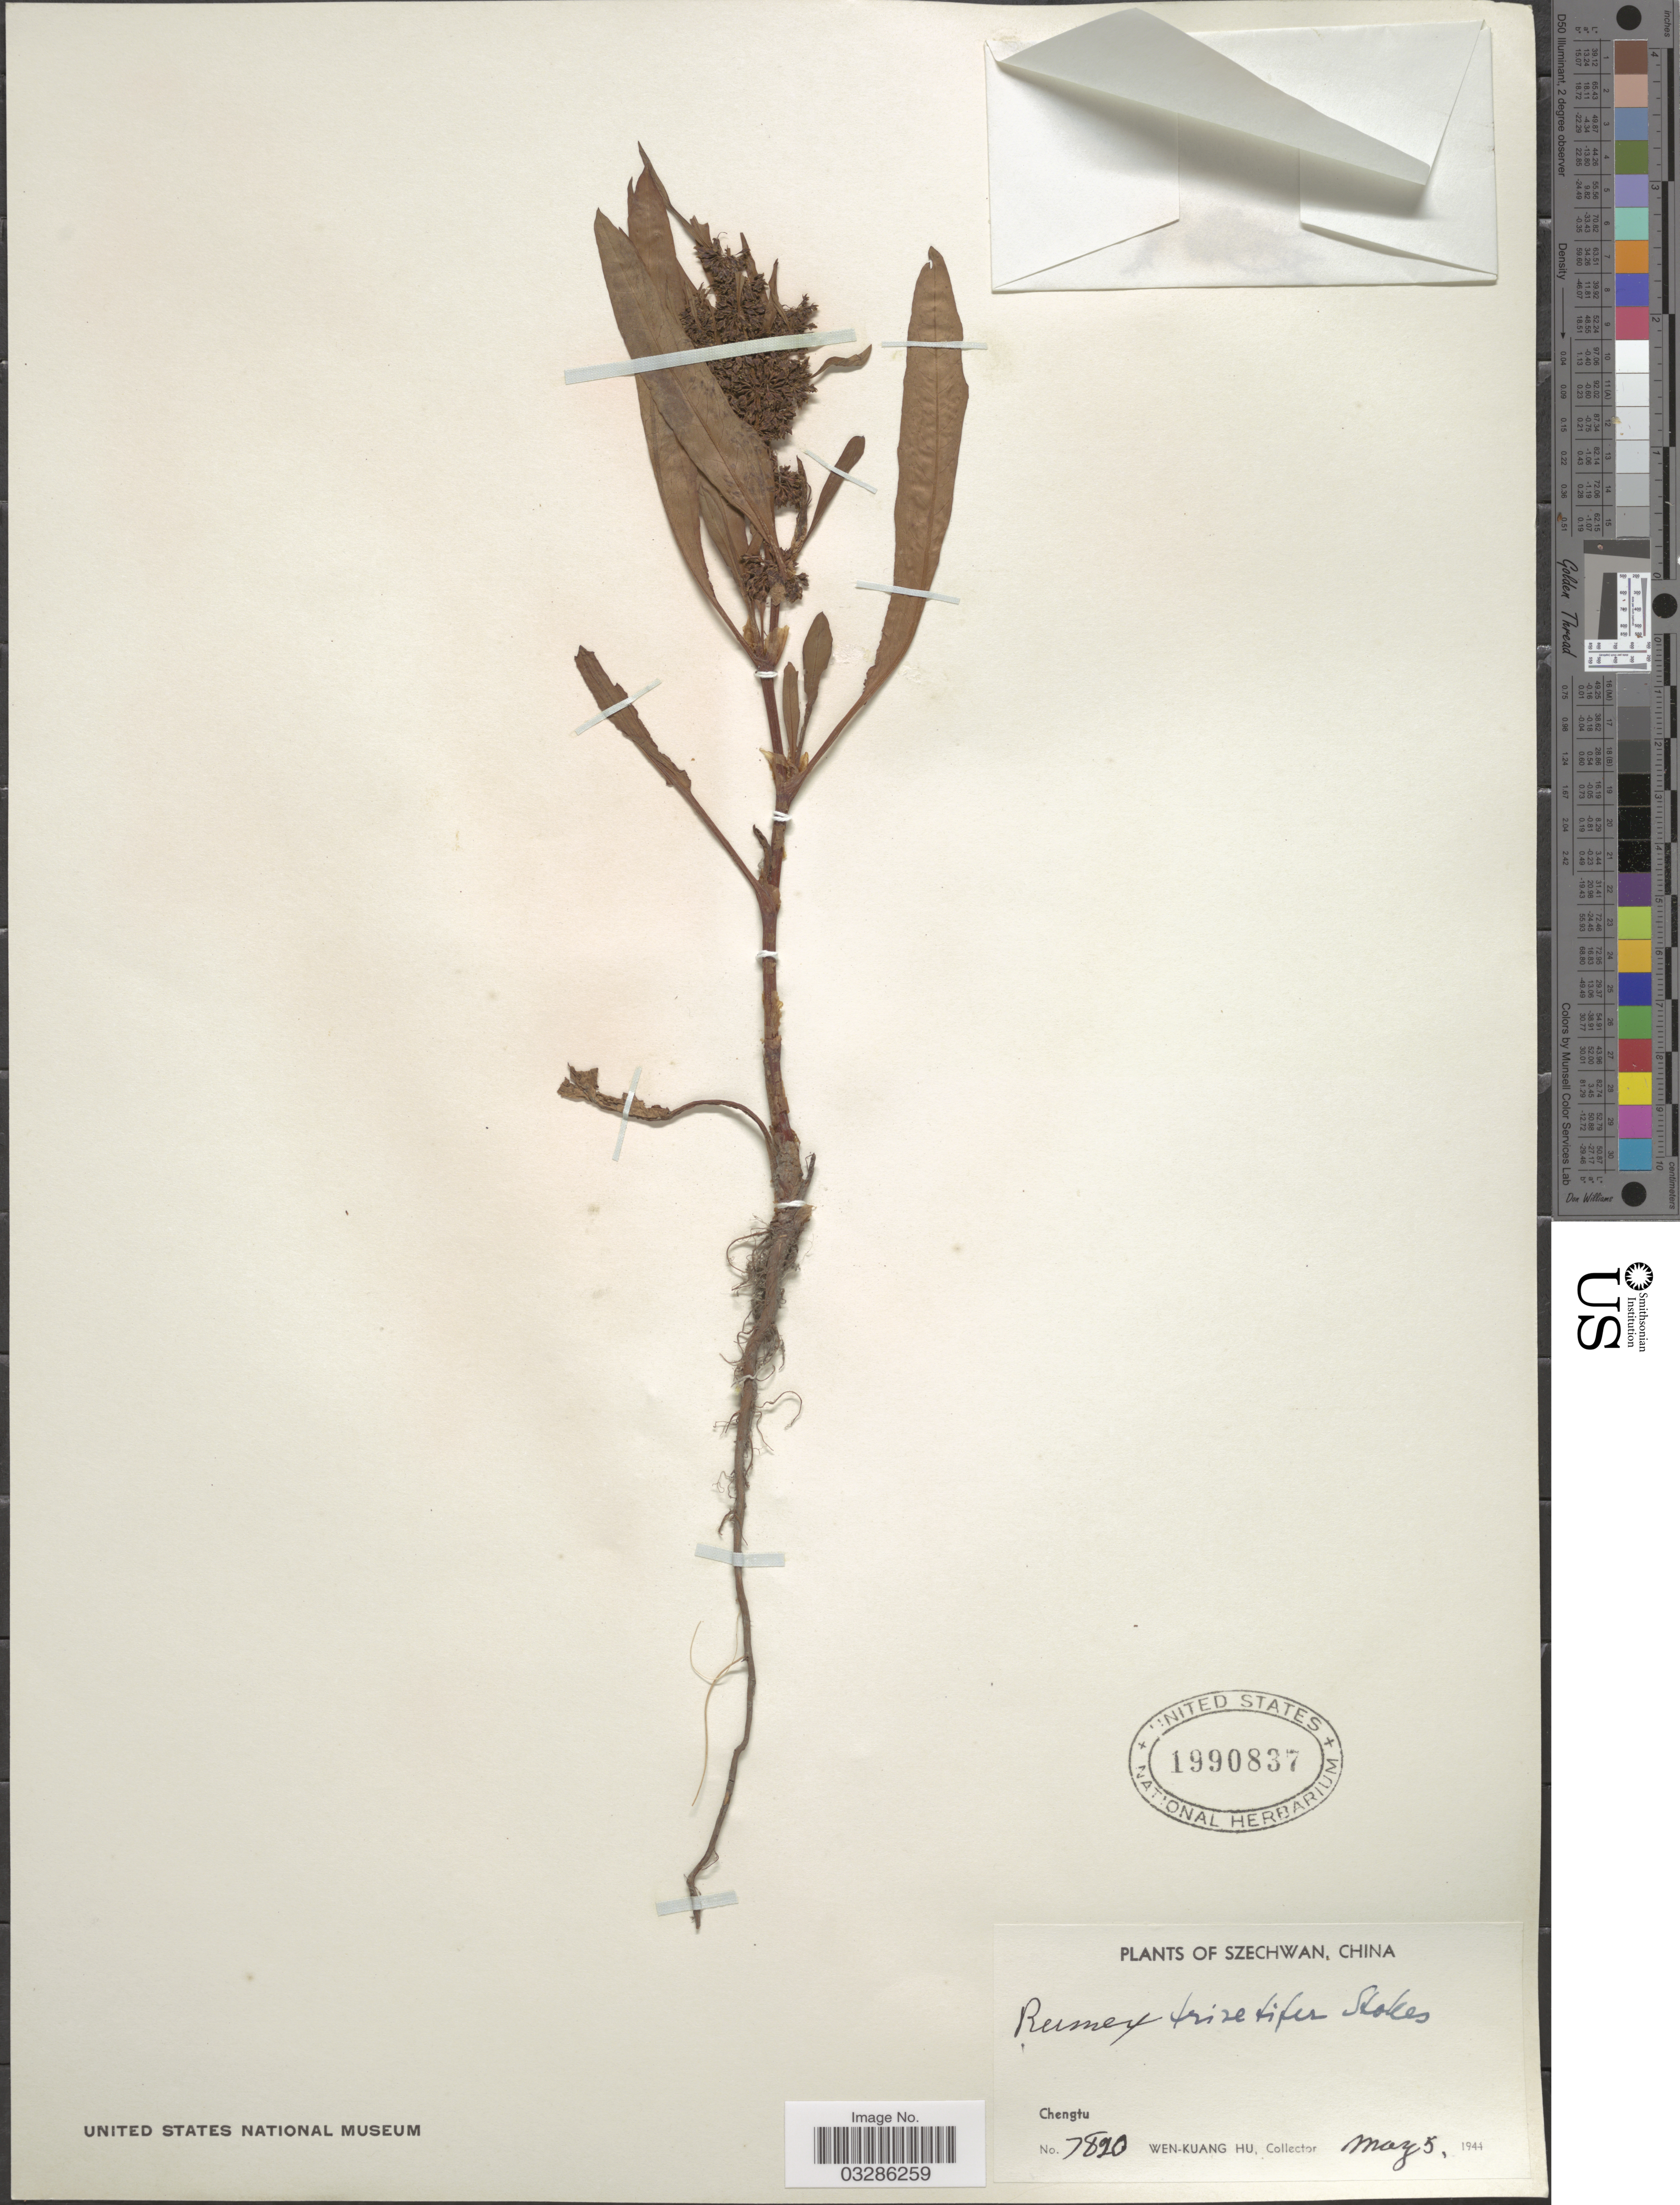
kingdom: Plantae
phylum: Tracheophyta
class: Magnoliopsida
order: Caryophyllales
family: Polygonaceae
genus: Rumex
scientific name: Rumex trisetifer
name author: Stokes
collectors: W. K. Hu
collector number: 7820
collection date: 1944-05-05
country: China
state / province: Sichuan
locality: Szechwan. Chengtu.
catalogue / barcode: US 1990837